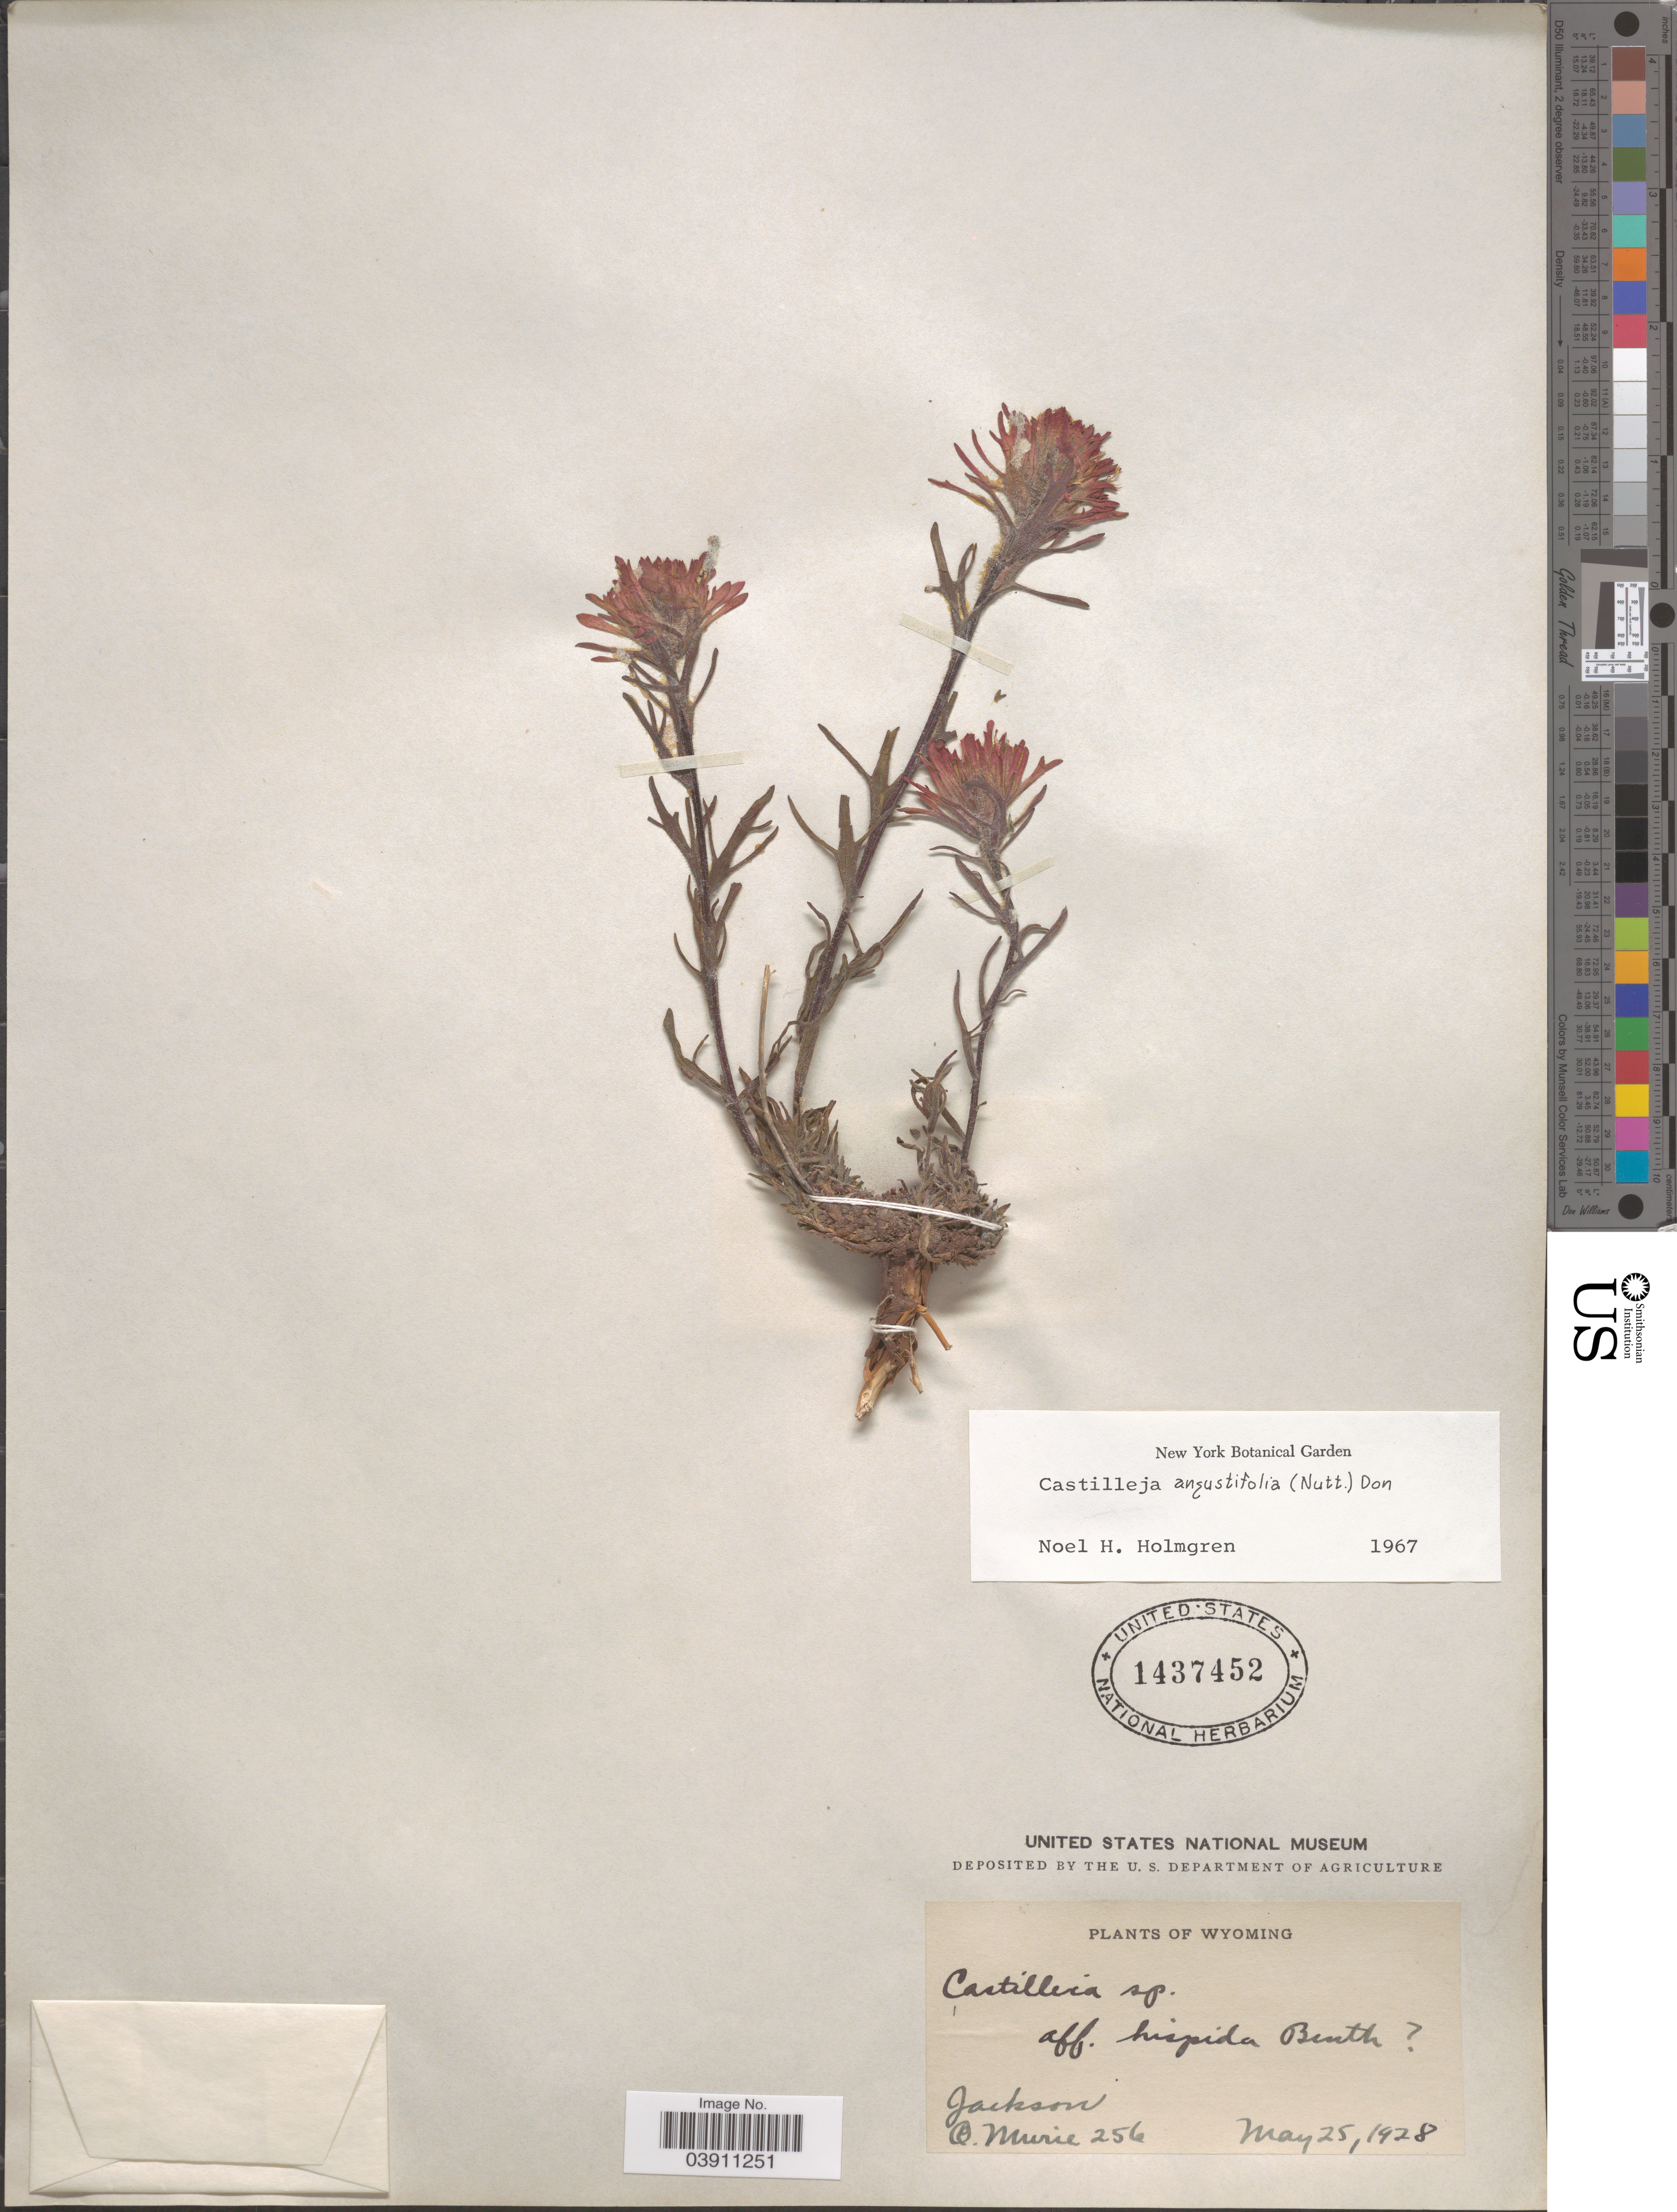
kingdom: Plantae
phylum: Tracheophyta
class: Magnoliopsida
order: Lamiales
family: Orobanchaceae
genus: Castilleja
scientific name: Castilleja angustifolia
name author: (Nutt.) G. Don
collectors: O. Murie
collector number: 256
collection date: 1928-05-25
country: United States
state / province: Wyoming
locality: Jackson.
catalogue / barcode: US 1437452